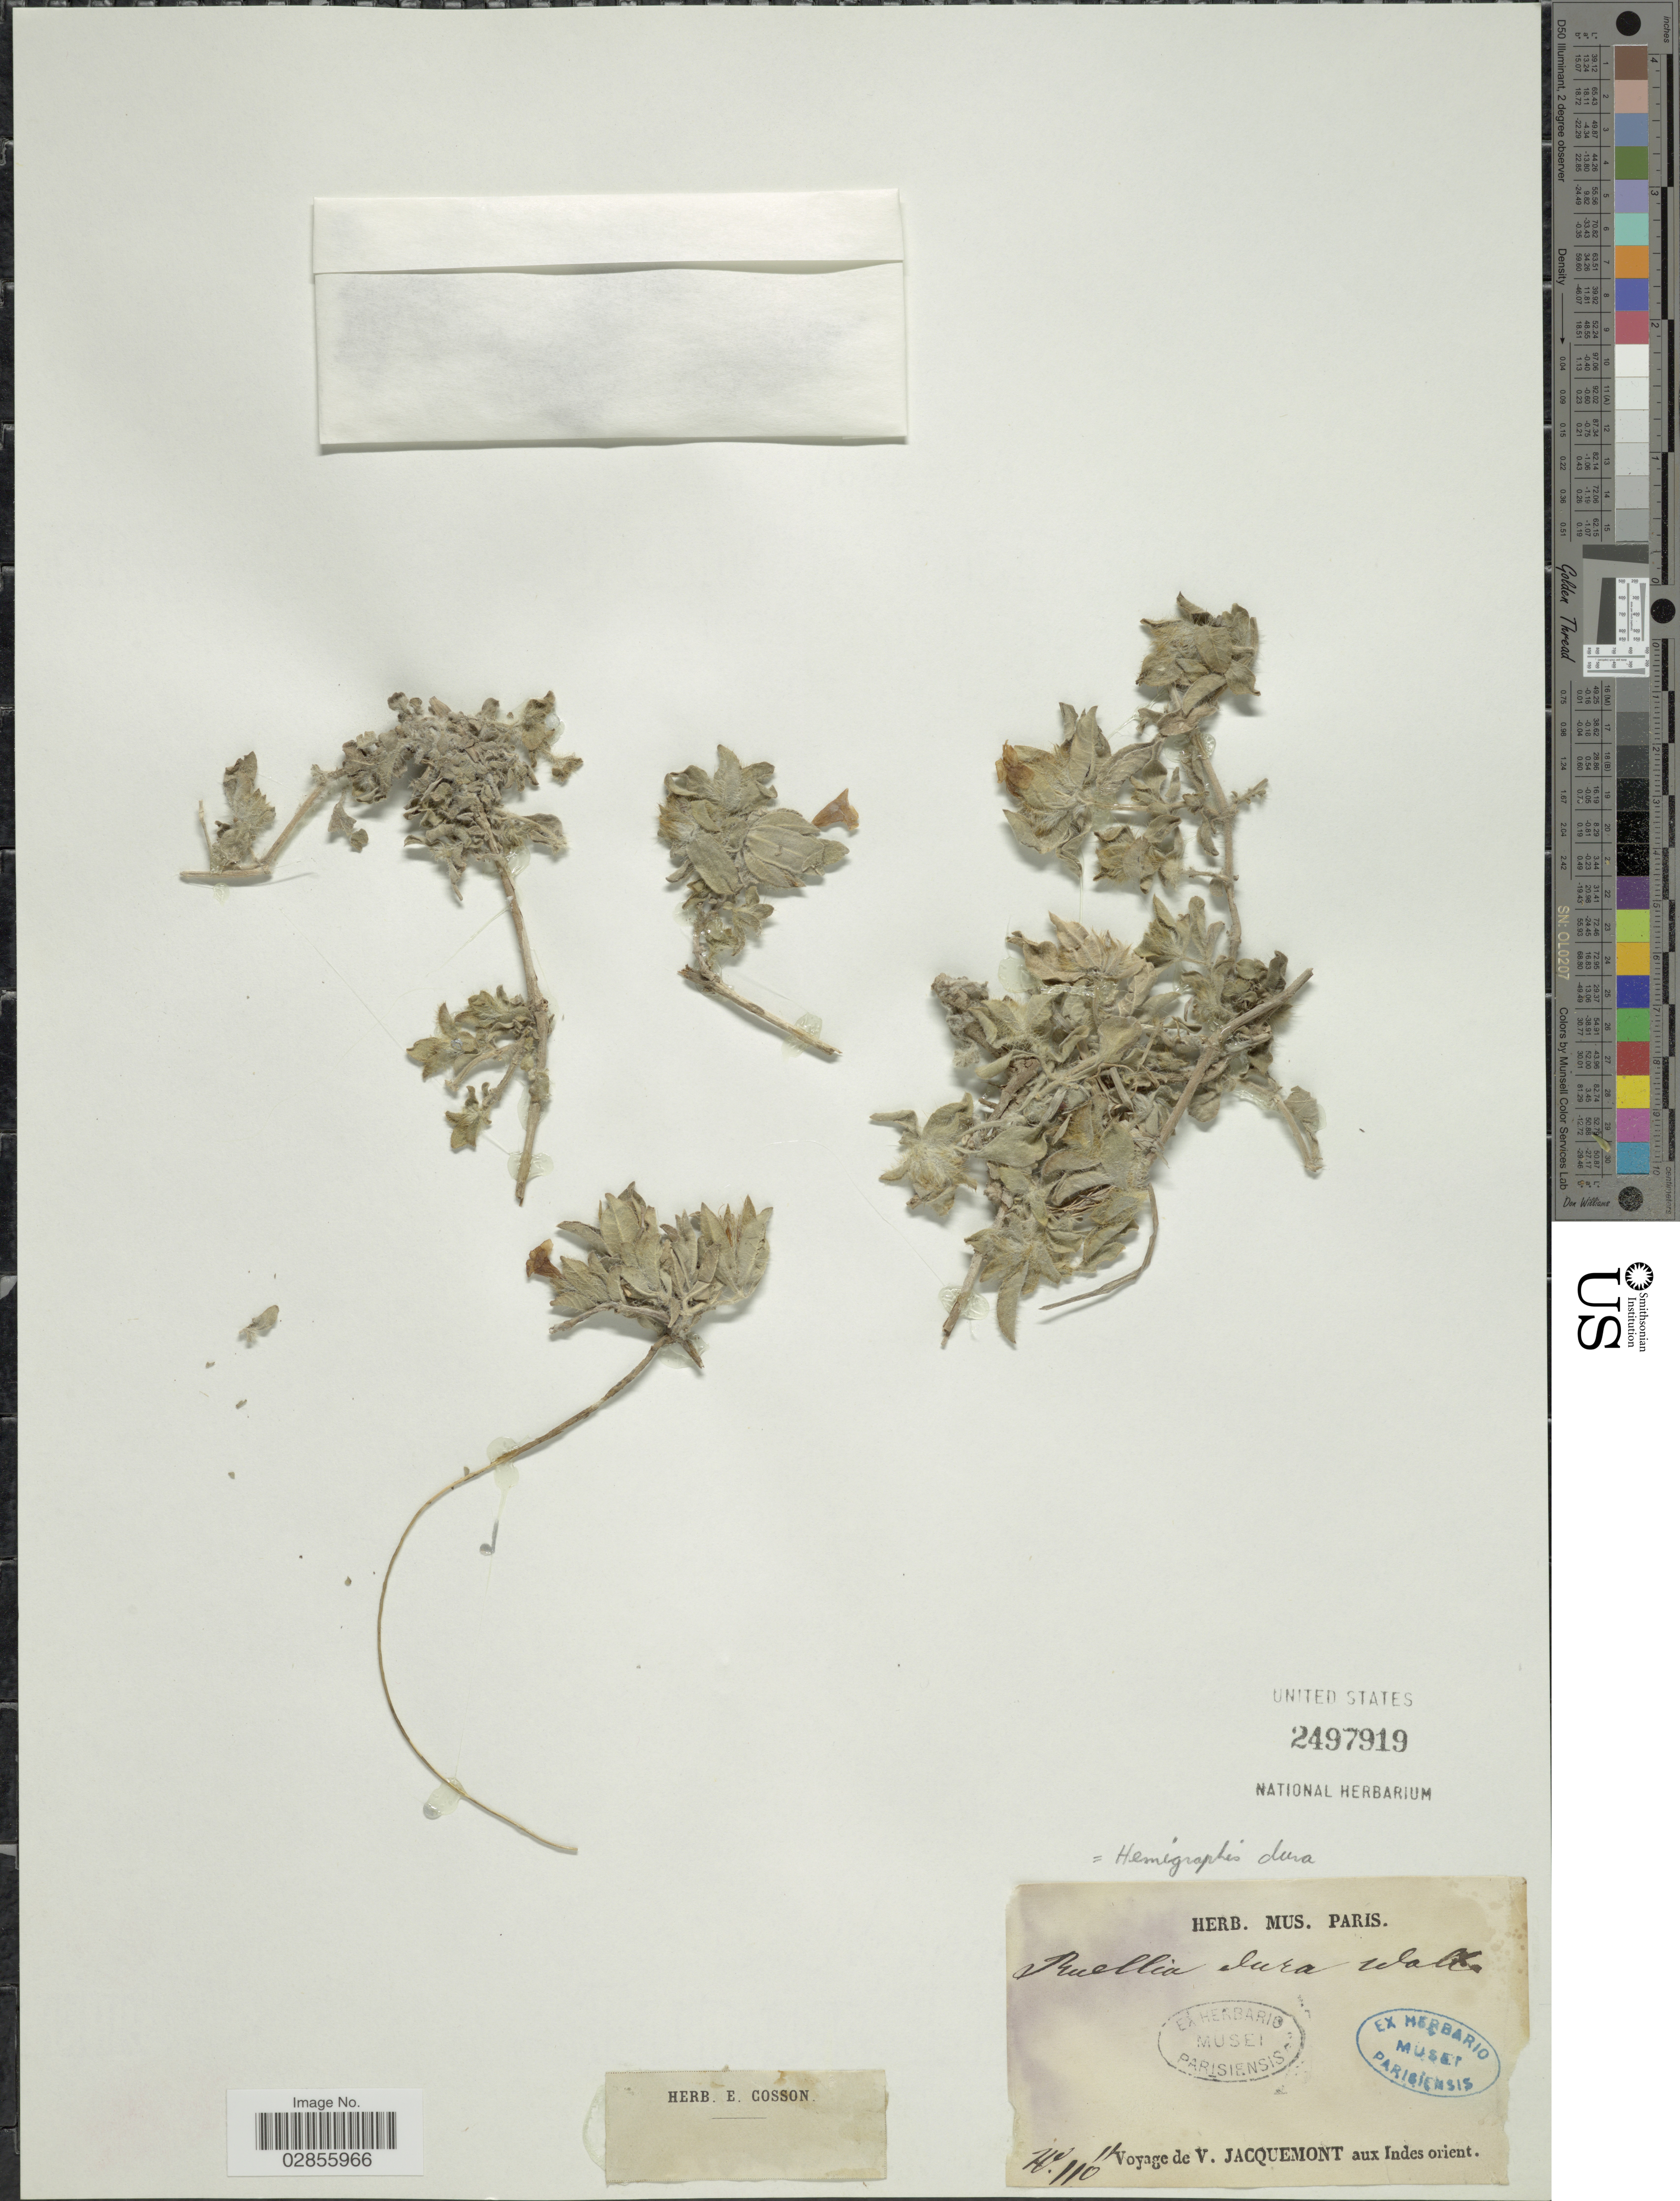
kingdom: Plantae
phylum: Tracheophyta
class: Magnoliopsida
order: Lamiales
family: Acanthaceae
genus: Hemigraphis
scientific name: Hemigraphis dura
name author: T. Anderson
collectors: V. Jacquemont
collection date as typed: Transcribed d/m/y: /4/110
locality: Indes orient.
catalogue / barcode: US 2497919